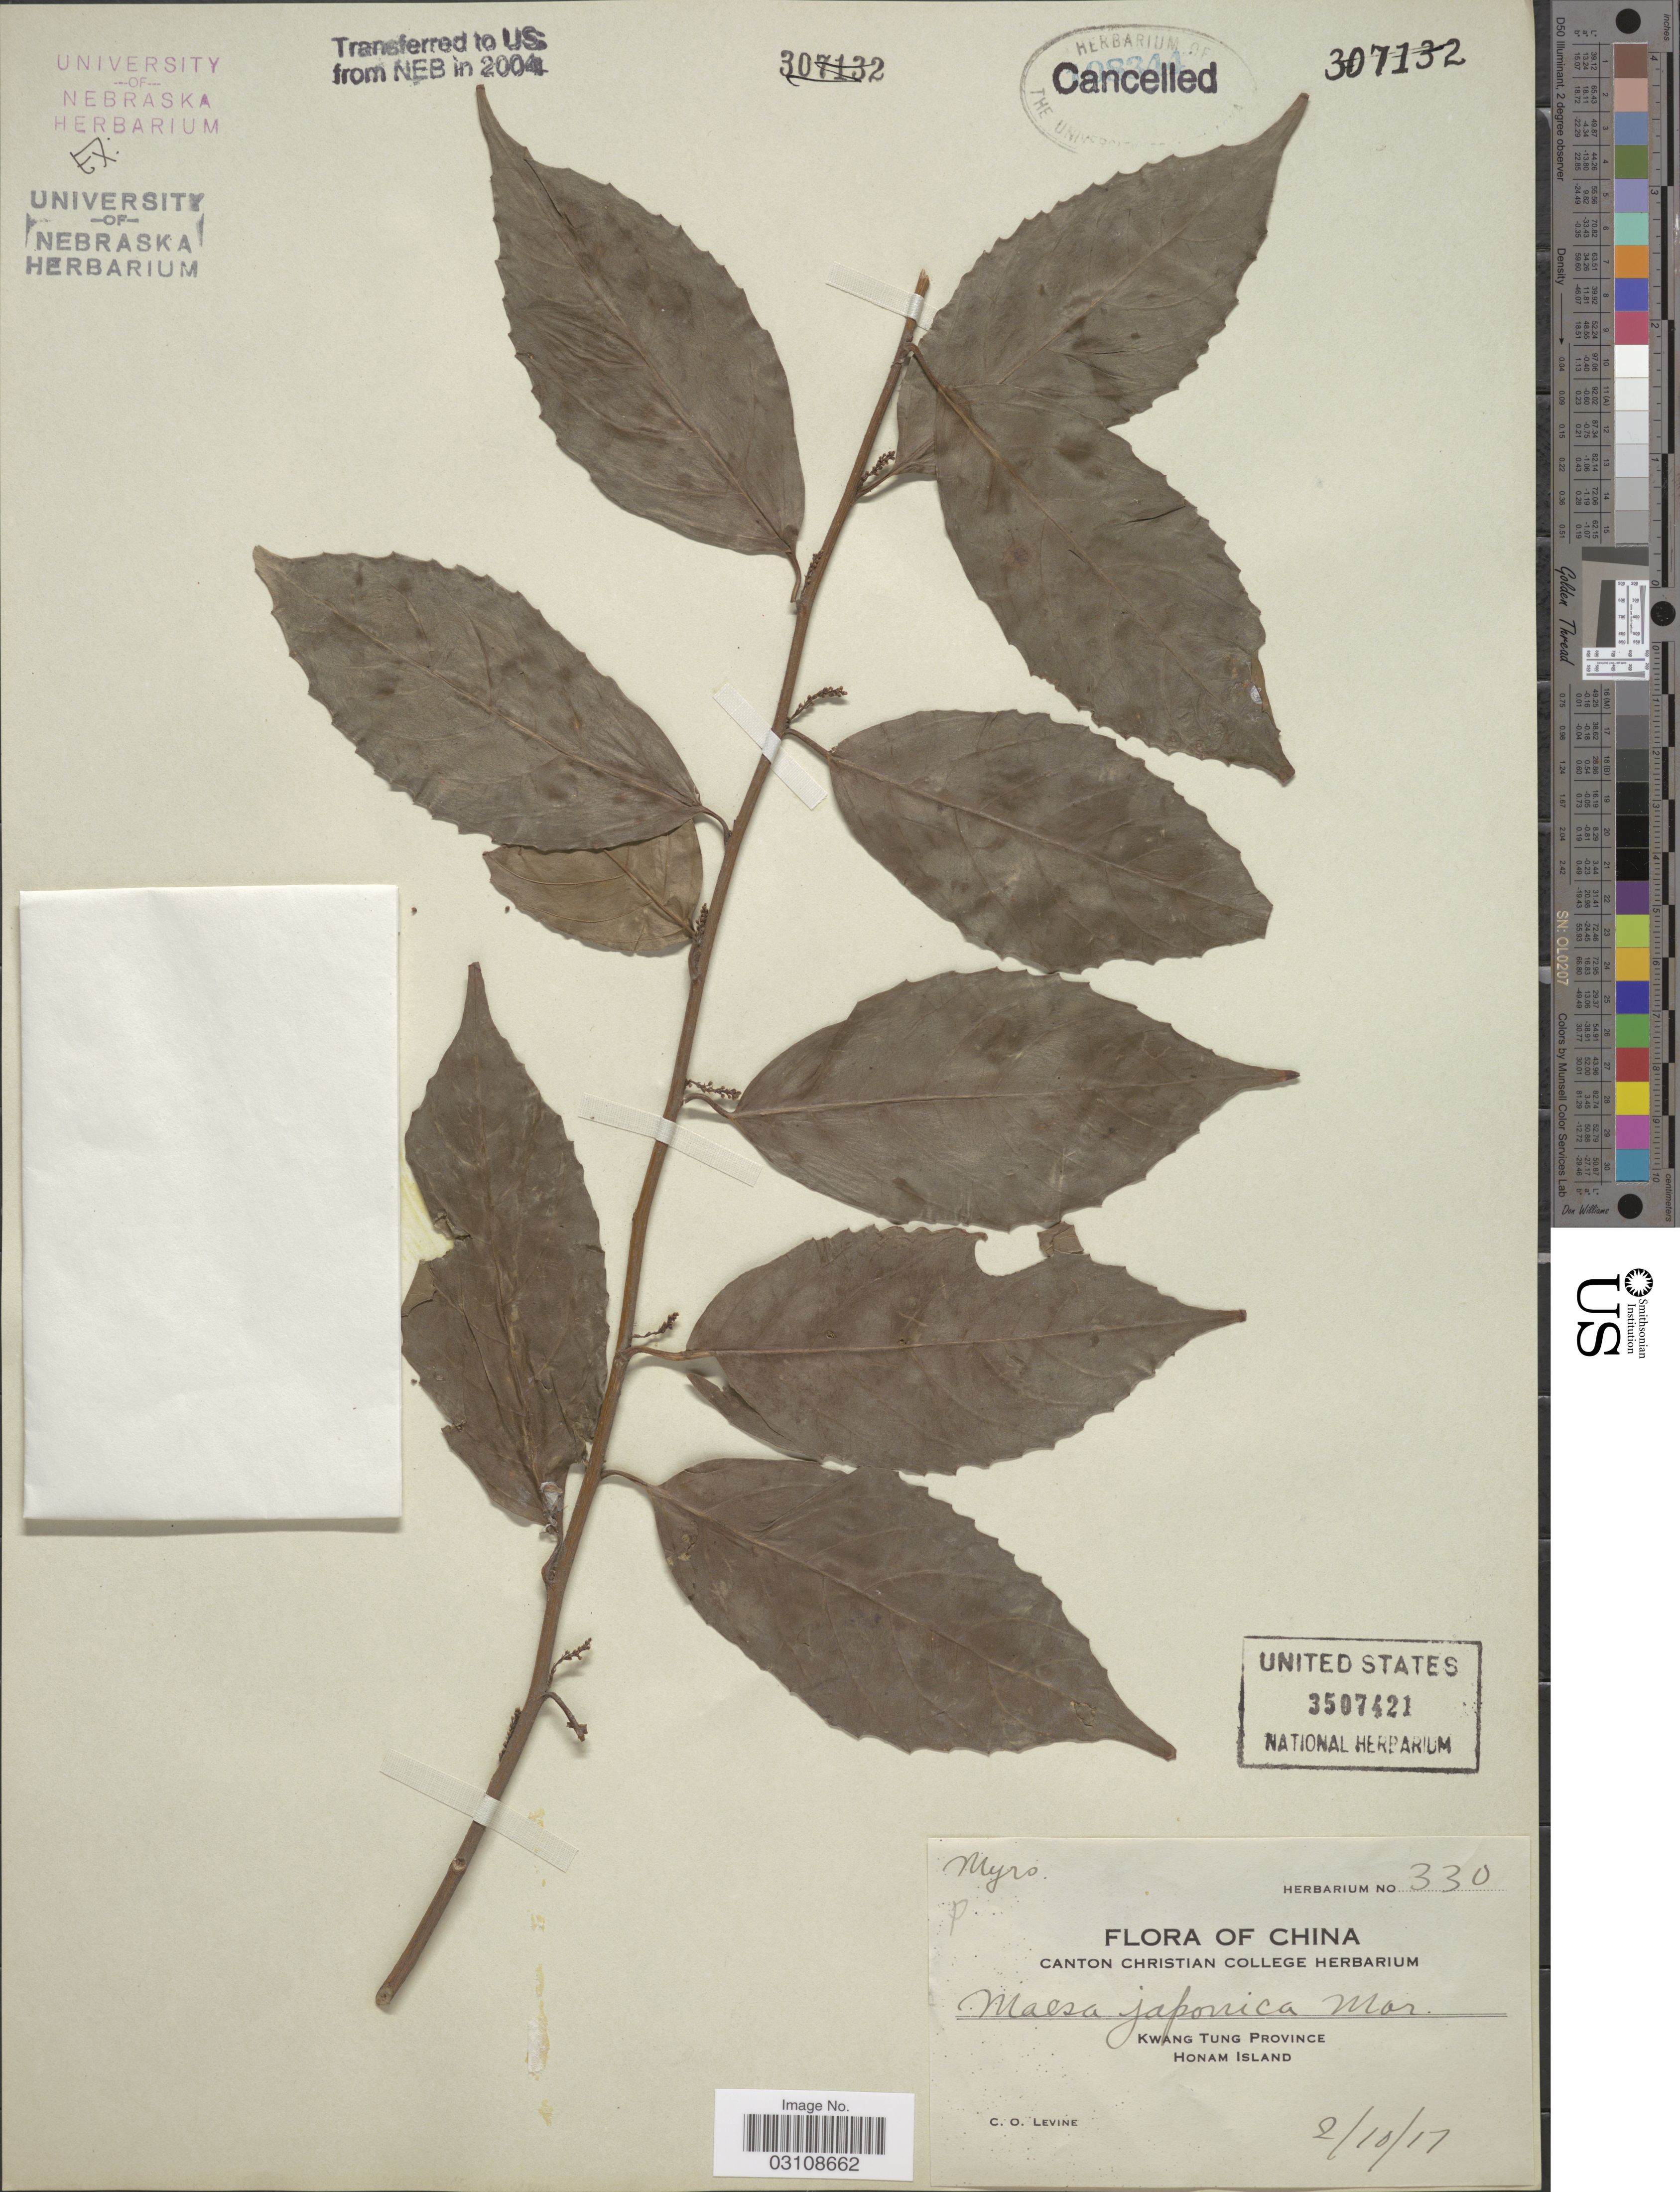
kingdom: Plantae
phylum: Tracheophyta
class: Magnoliopsida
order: Ericales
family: Primulaceae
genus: Maesa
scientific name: Maesa japonica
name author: Merr.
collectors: C. O. Levine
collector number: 330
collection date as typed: Transcribed d/m/y: 2/10/17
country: China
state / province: Guangdong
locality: Kwang Tung Province, Honam Island.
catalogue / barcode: US 3507421